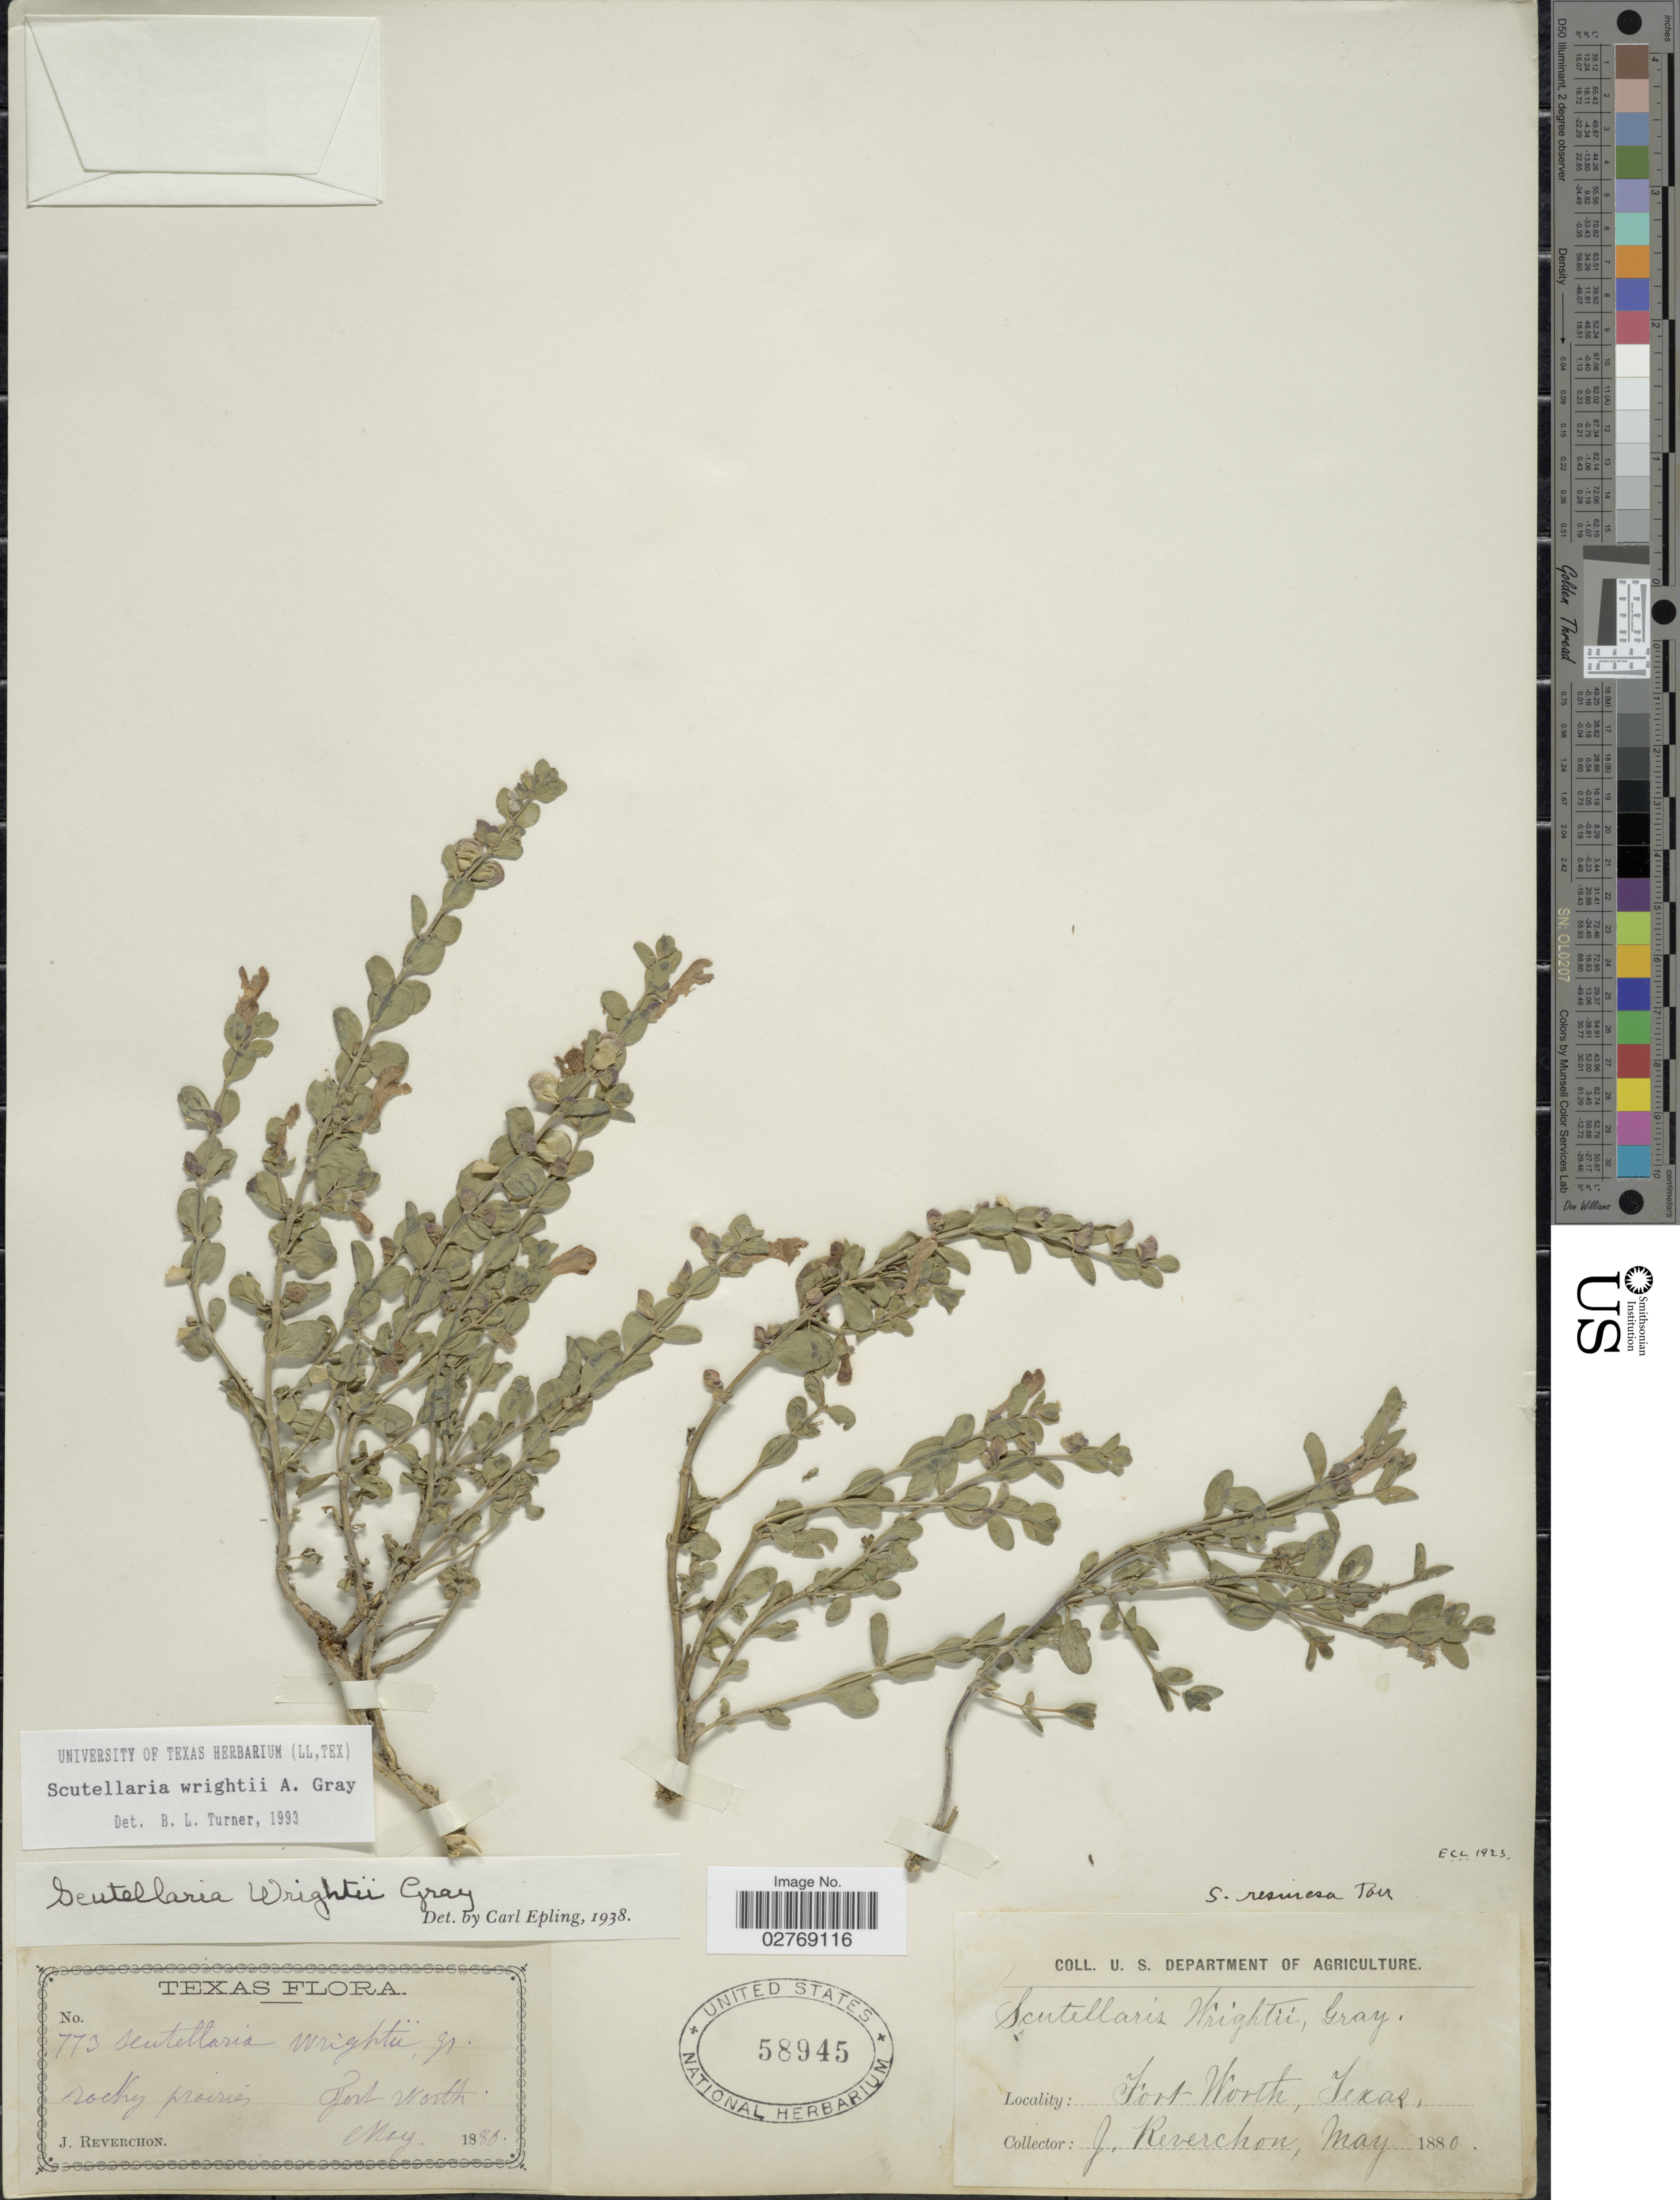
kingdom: Plantae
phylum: Tracheophyta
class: Magnoliopsida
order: Lamiales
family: Lamiaceae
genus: Scutellaria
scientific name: Scutellaria wrightii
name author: A. Gray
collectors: J. Reverchon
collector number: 773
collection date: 1880-05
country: United States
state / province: Texas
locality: Fort Worth.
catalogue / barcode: US 58945